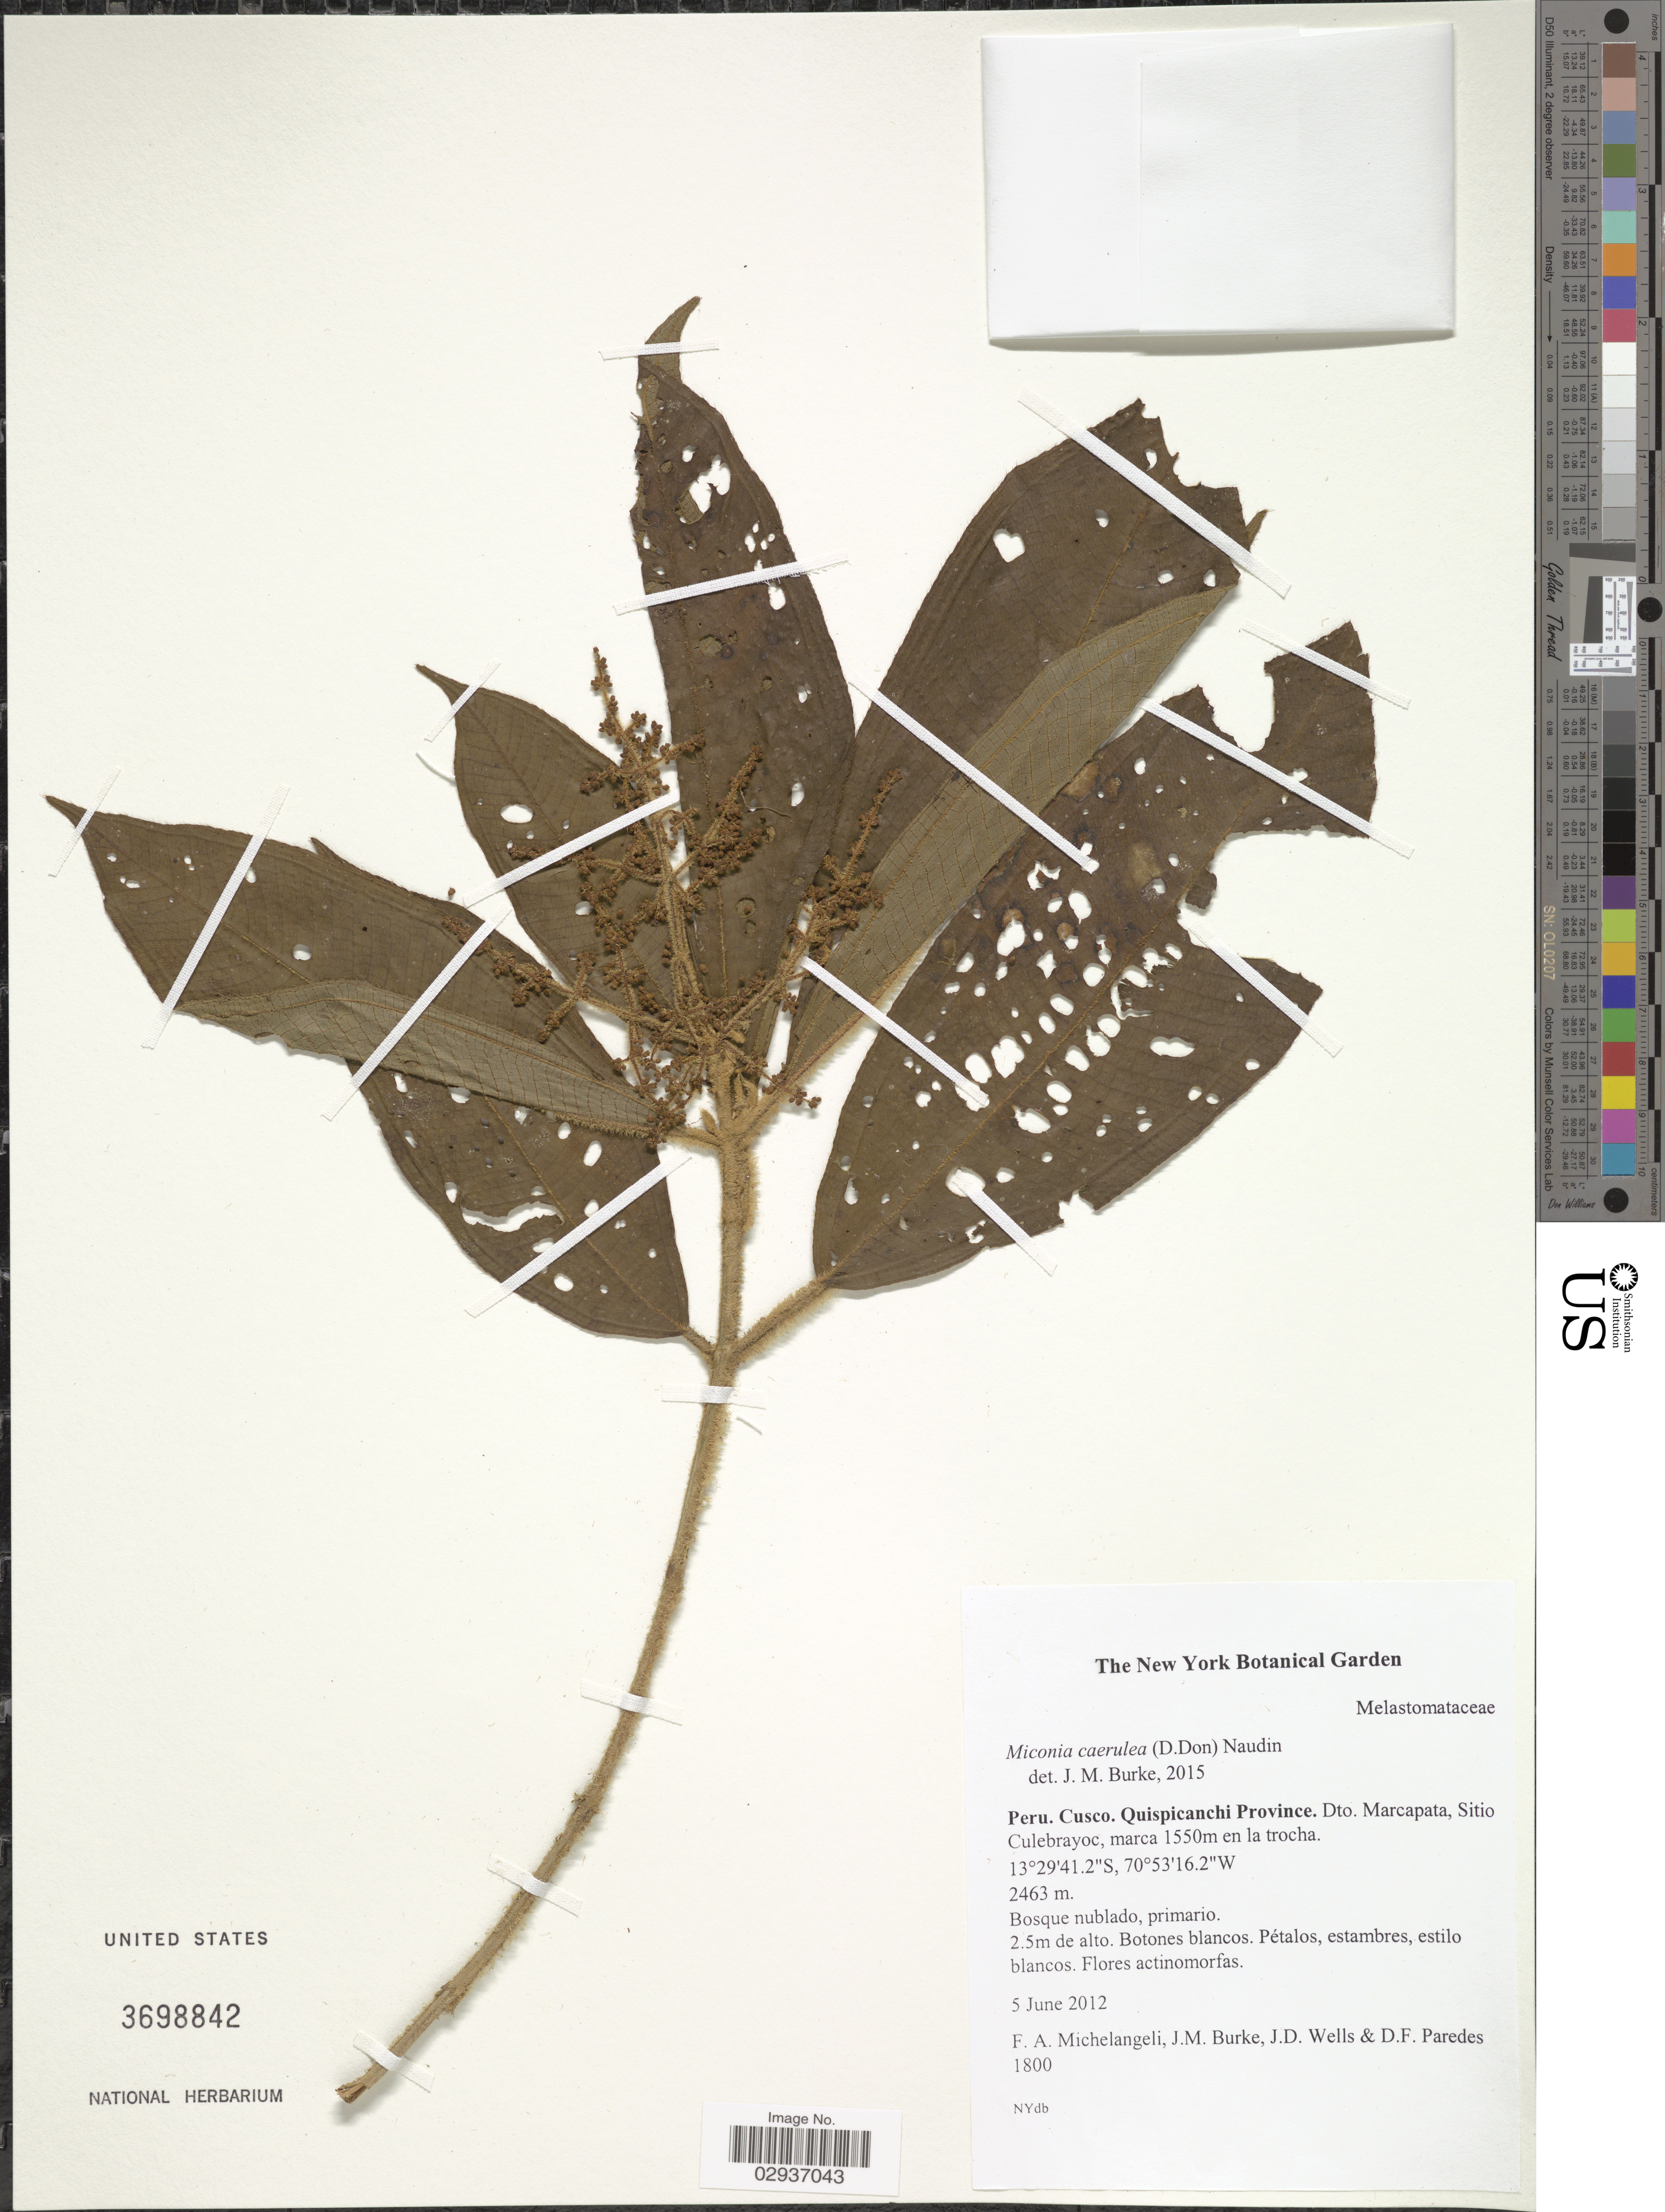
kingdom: Plantae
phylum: Tracheophyta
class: Magnoliopsida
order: Myrtales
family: Melastomataceae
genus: Miconia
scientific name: Miconia caerulea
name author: (D. Don) Naudin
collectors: F. A. Michelangeli, Jac. M. Burke, J. Wells & D. Paredes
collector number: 1800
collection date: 2012-06-05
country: Peru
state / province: Cusco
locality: Peru. Cusco. Quispicanchi Province. Dto. Marcapata, Sitio Culebrayoc.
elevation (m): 2643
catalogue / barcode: US 3698842